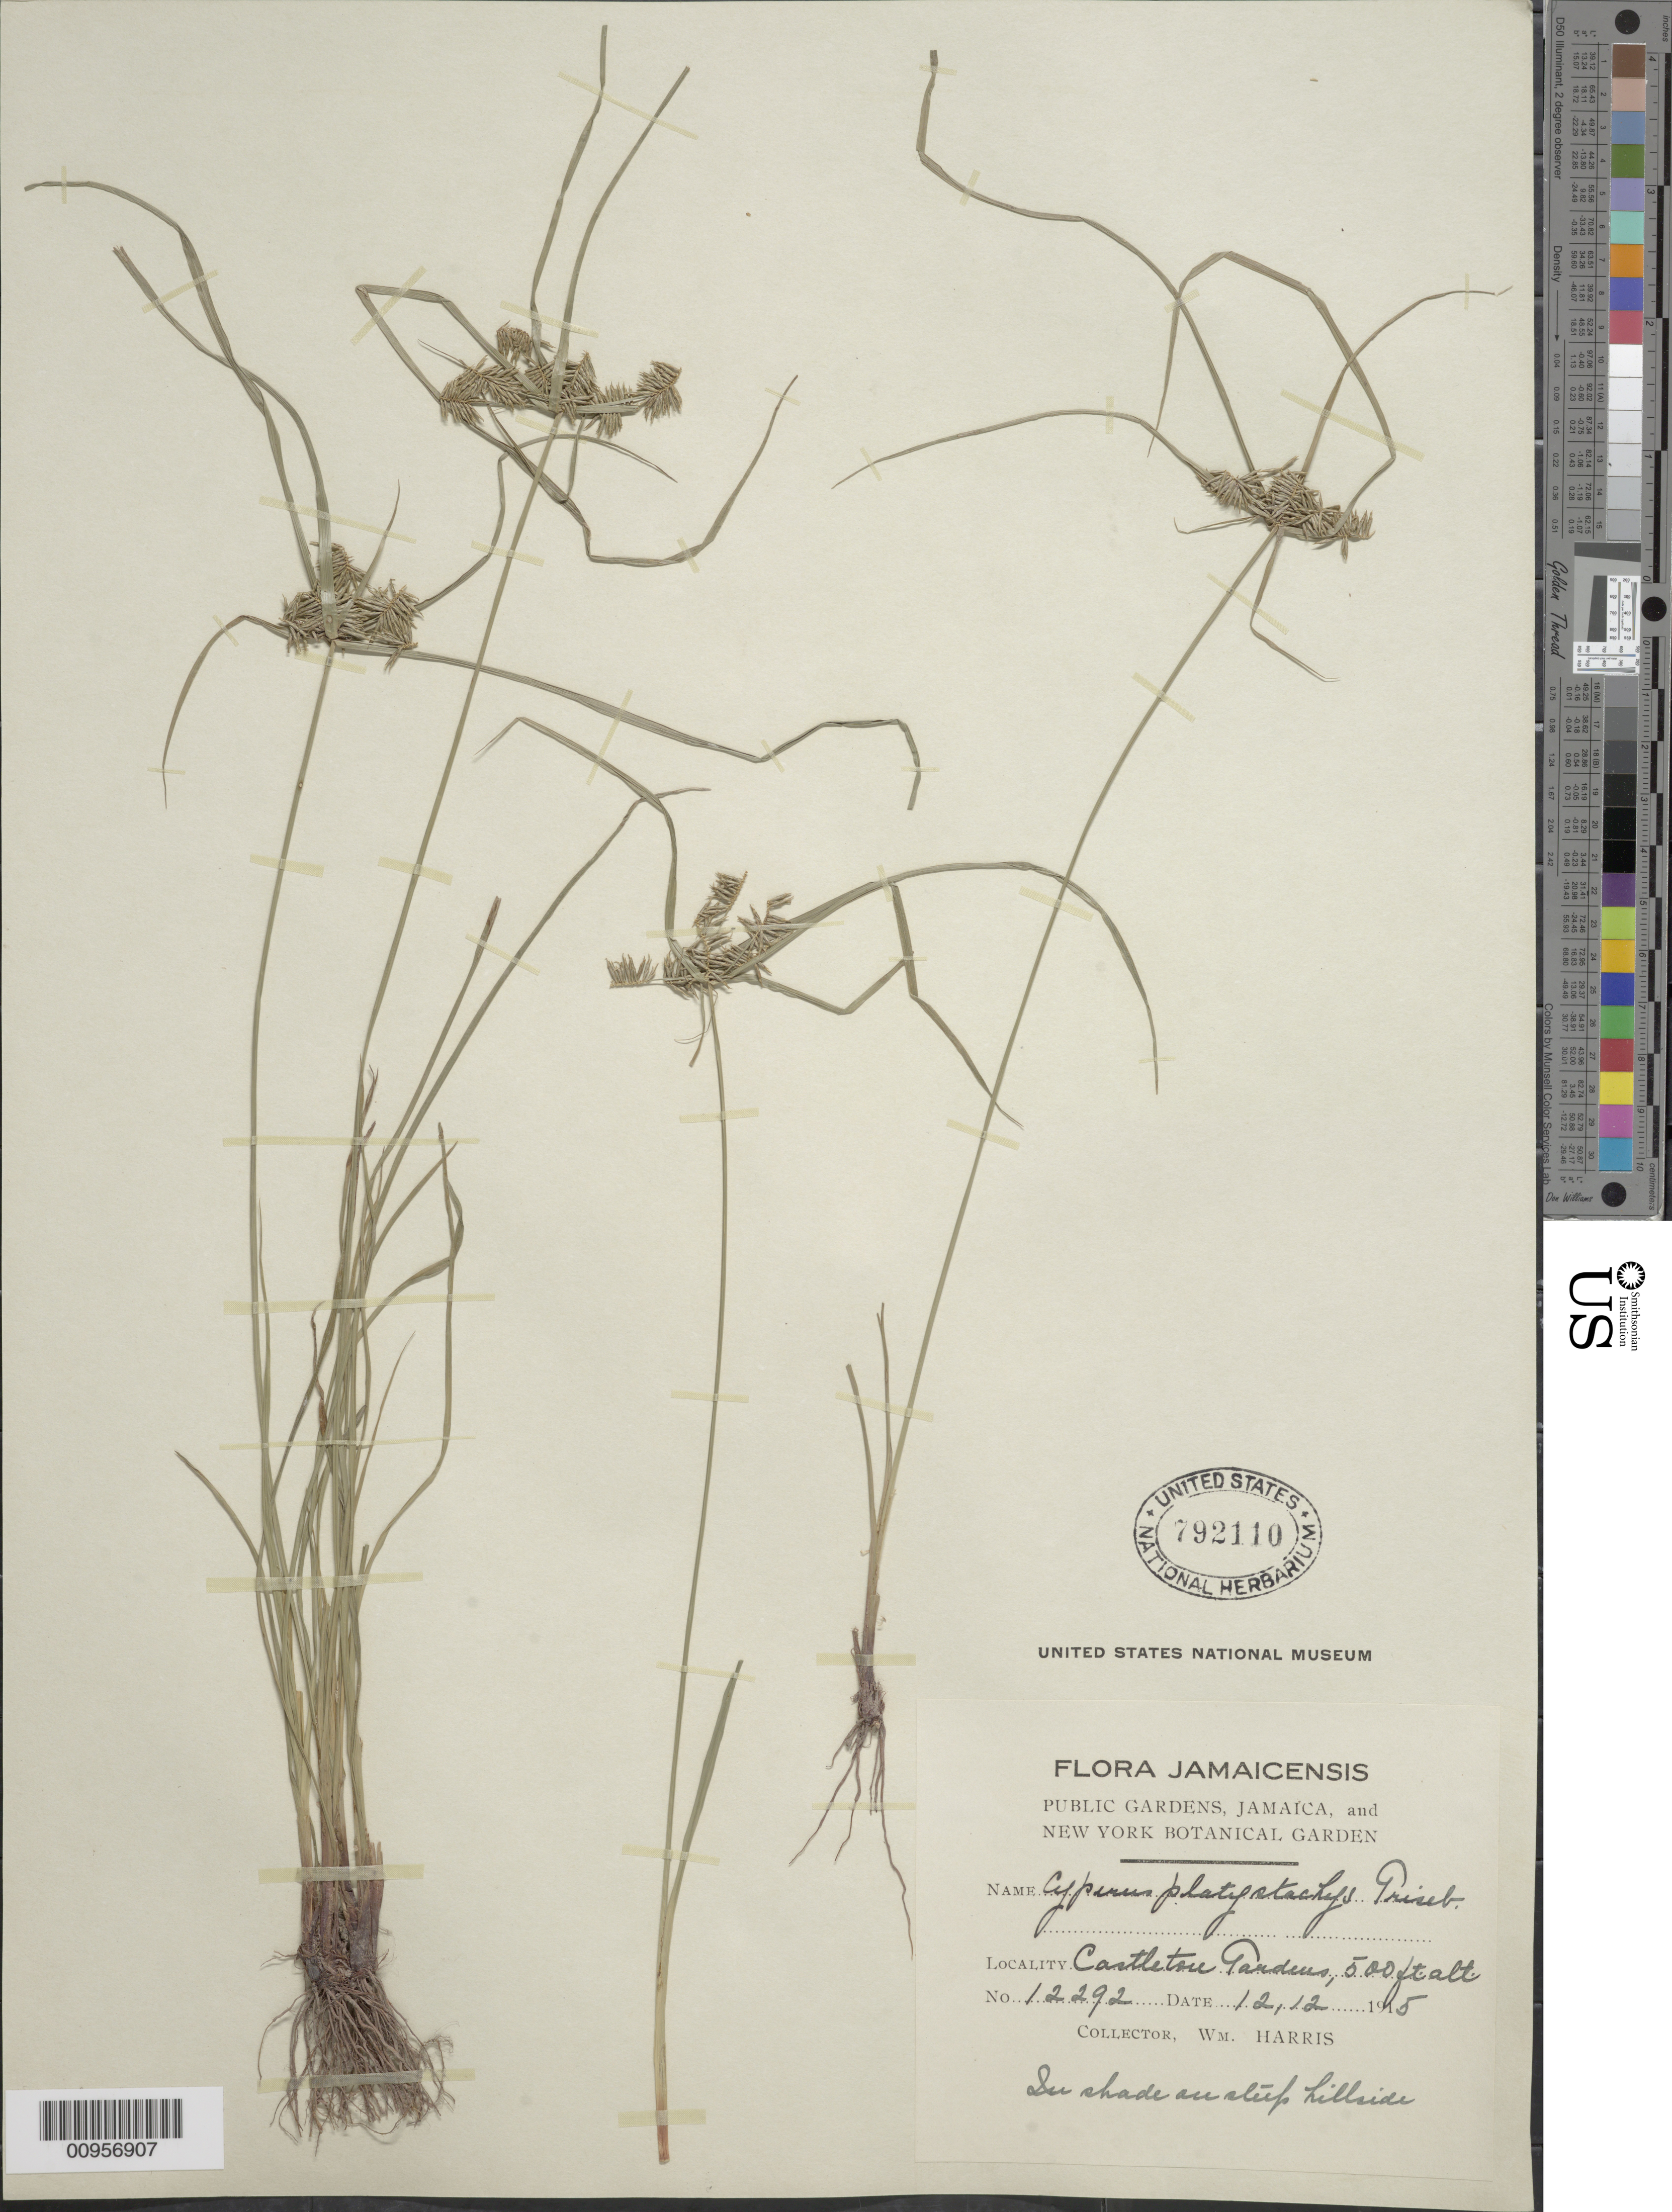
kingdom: Plantae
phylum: Tracheophyta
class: Liliopsida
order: Poales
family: Cyperaceae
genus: Cyperus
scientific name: Cyperus tenuis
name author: Sw.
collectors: W. H. Harris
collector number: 12292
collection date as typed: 12 Dec 1915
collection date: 1915-12-12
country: Jamaica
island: Jamaica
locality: Castleton Gardens, hillside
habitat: In shade on steep hillside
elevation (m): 152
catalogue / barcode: US 792110